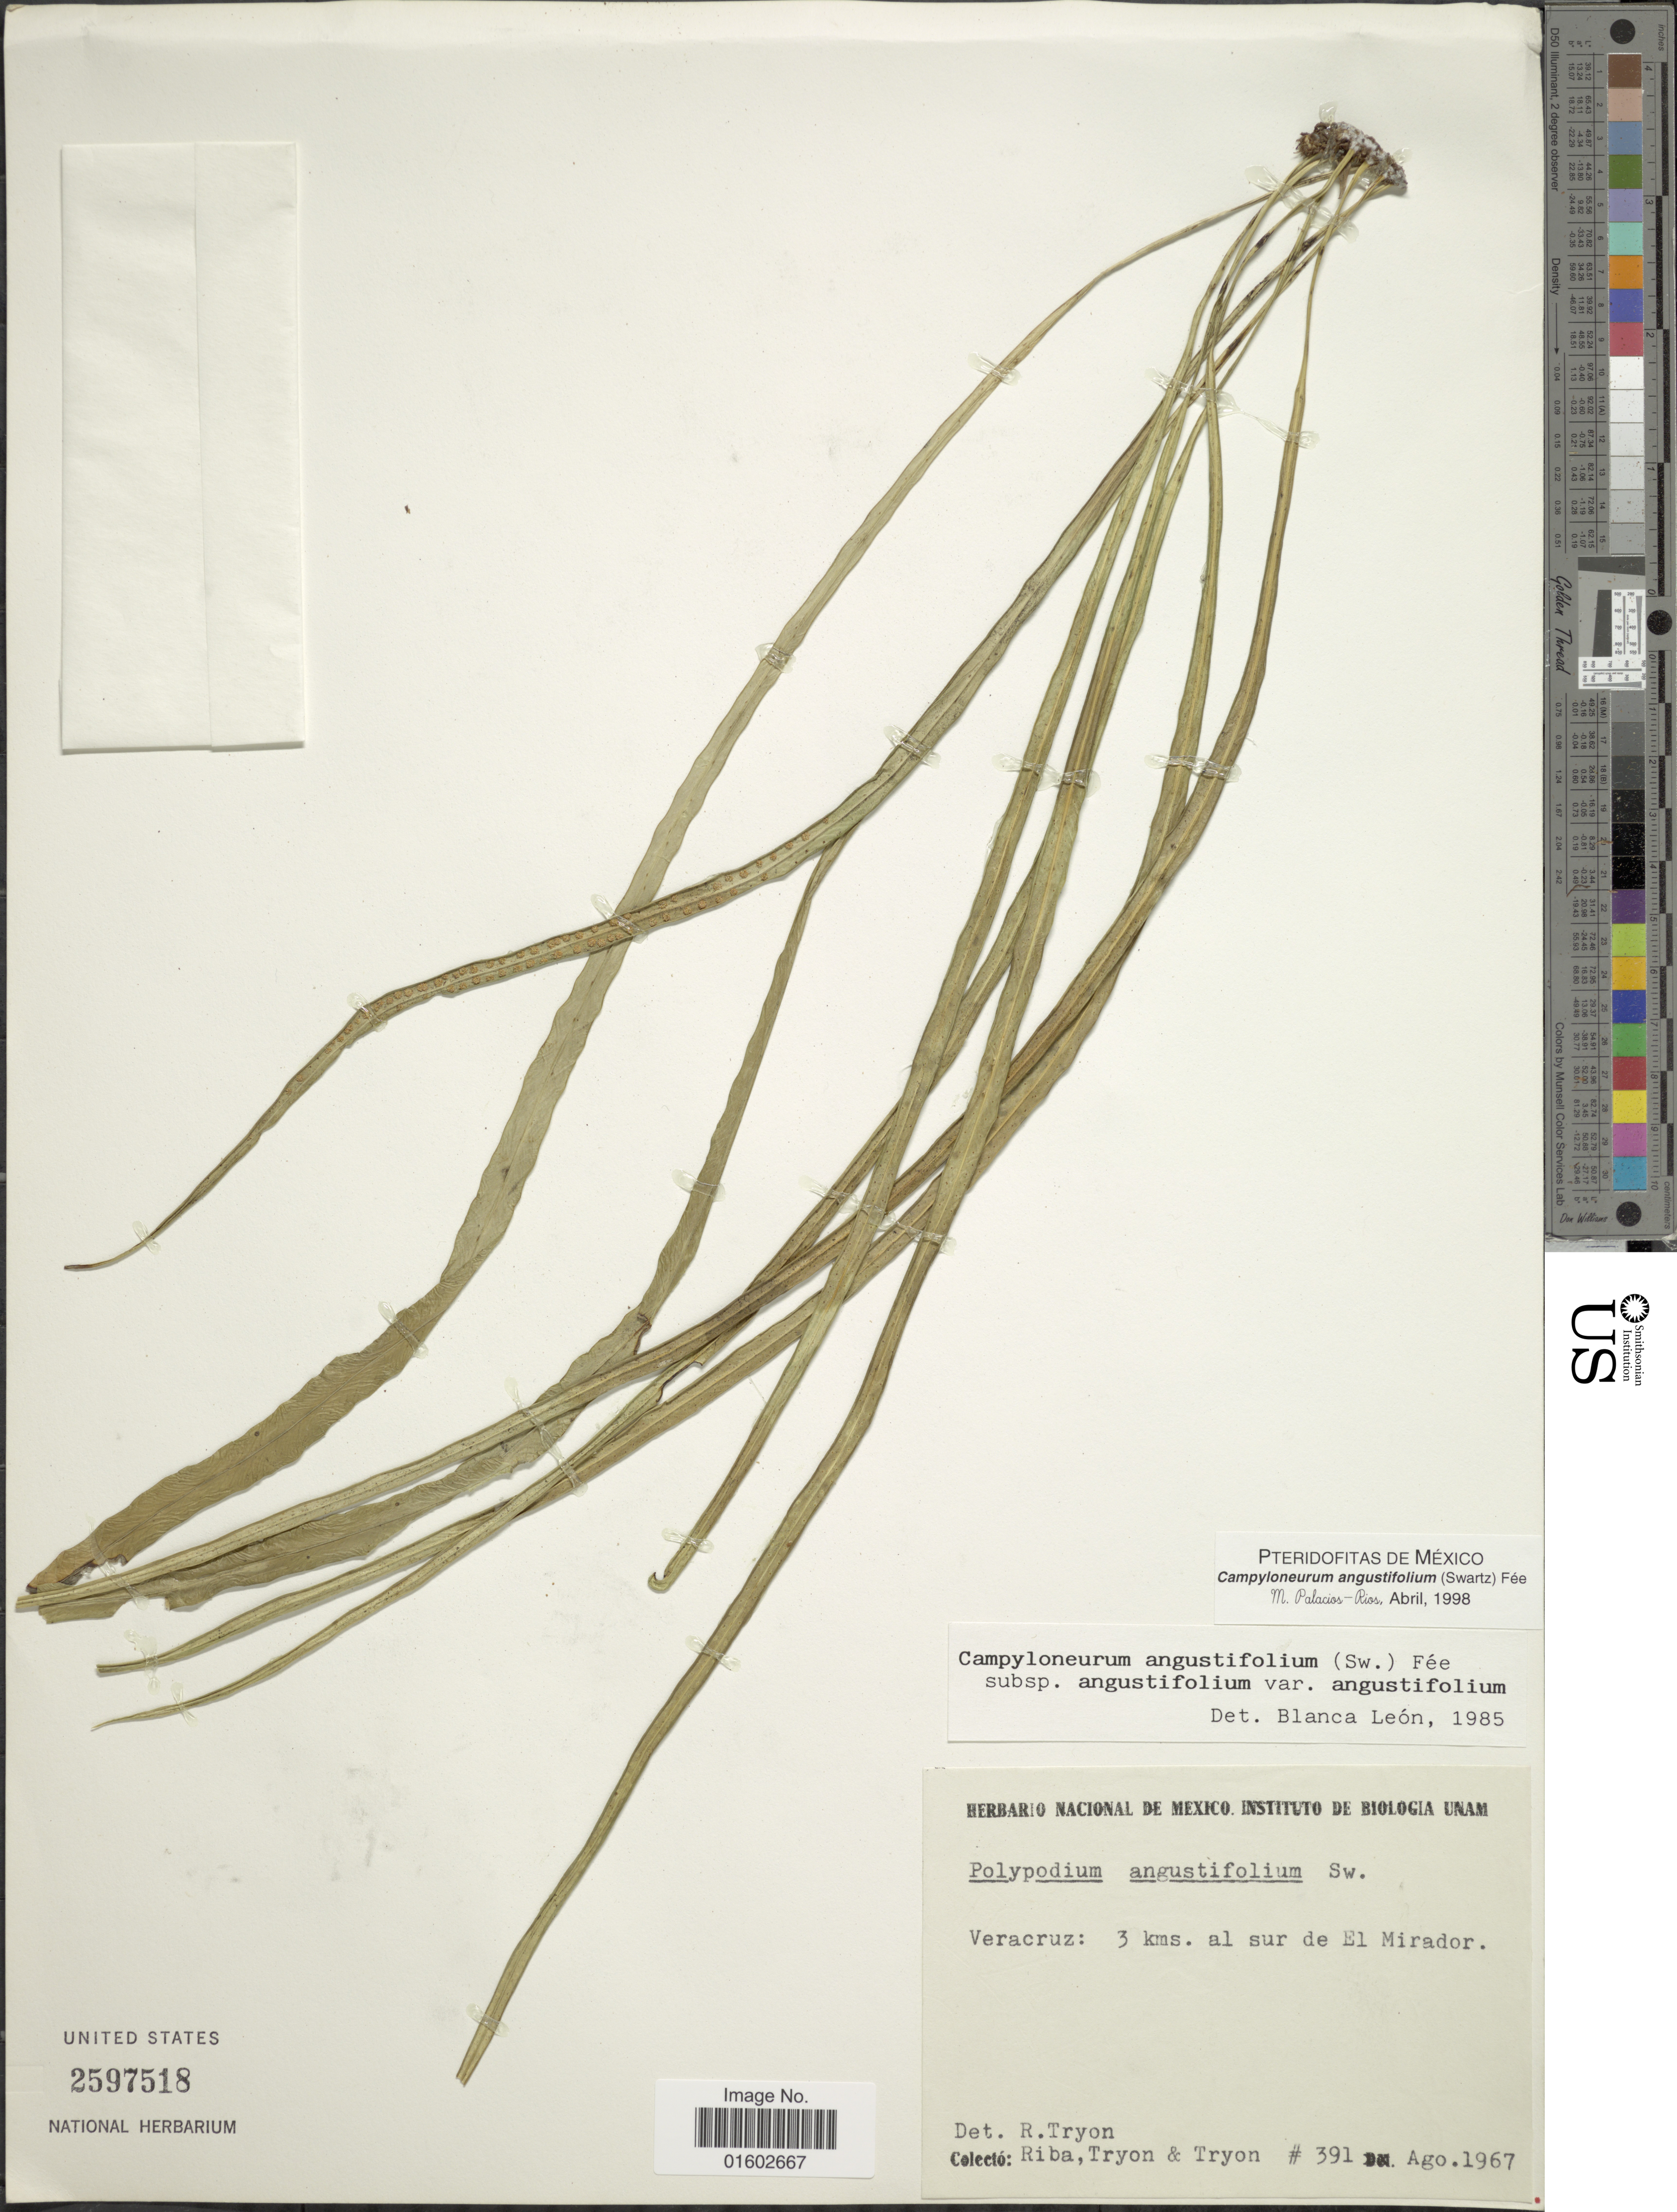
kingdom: Plantae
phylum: Tracheophyta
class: Polypodiopsida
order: Polypodiales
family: Polypodiaceae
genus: Campyloneurum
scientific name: Campyloneurum angustifolium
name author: (Sw.) Fée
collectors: Riba, -. Tryon & -. Tryon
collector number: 391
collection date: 1967-08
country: Mexico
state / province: Veracruz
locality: Veracruz, 3 kms. al sur de El Mirador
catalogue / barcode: US 2597518